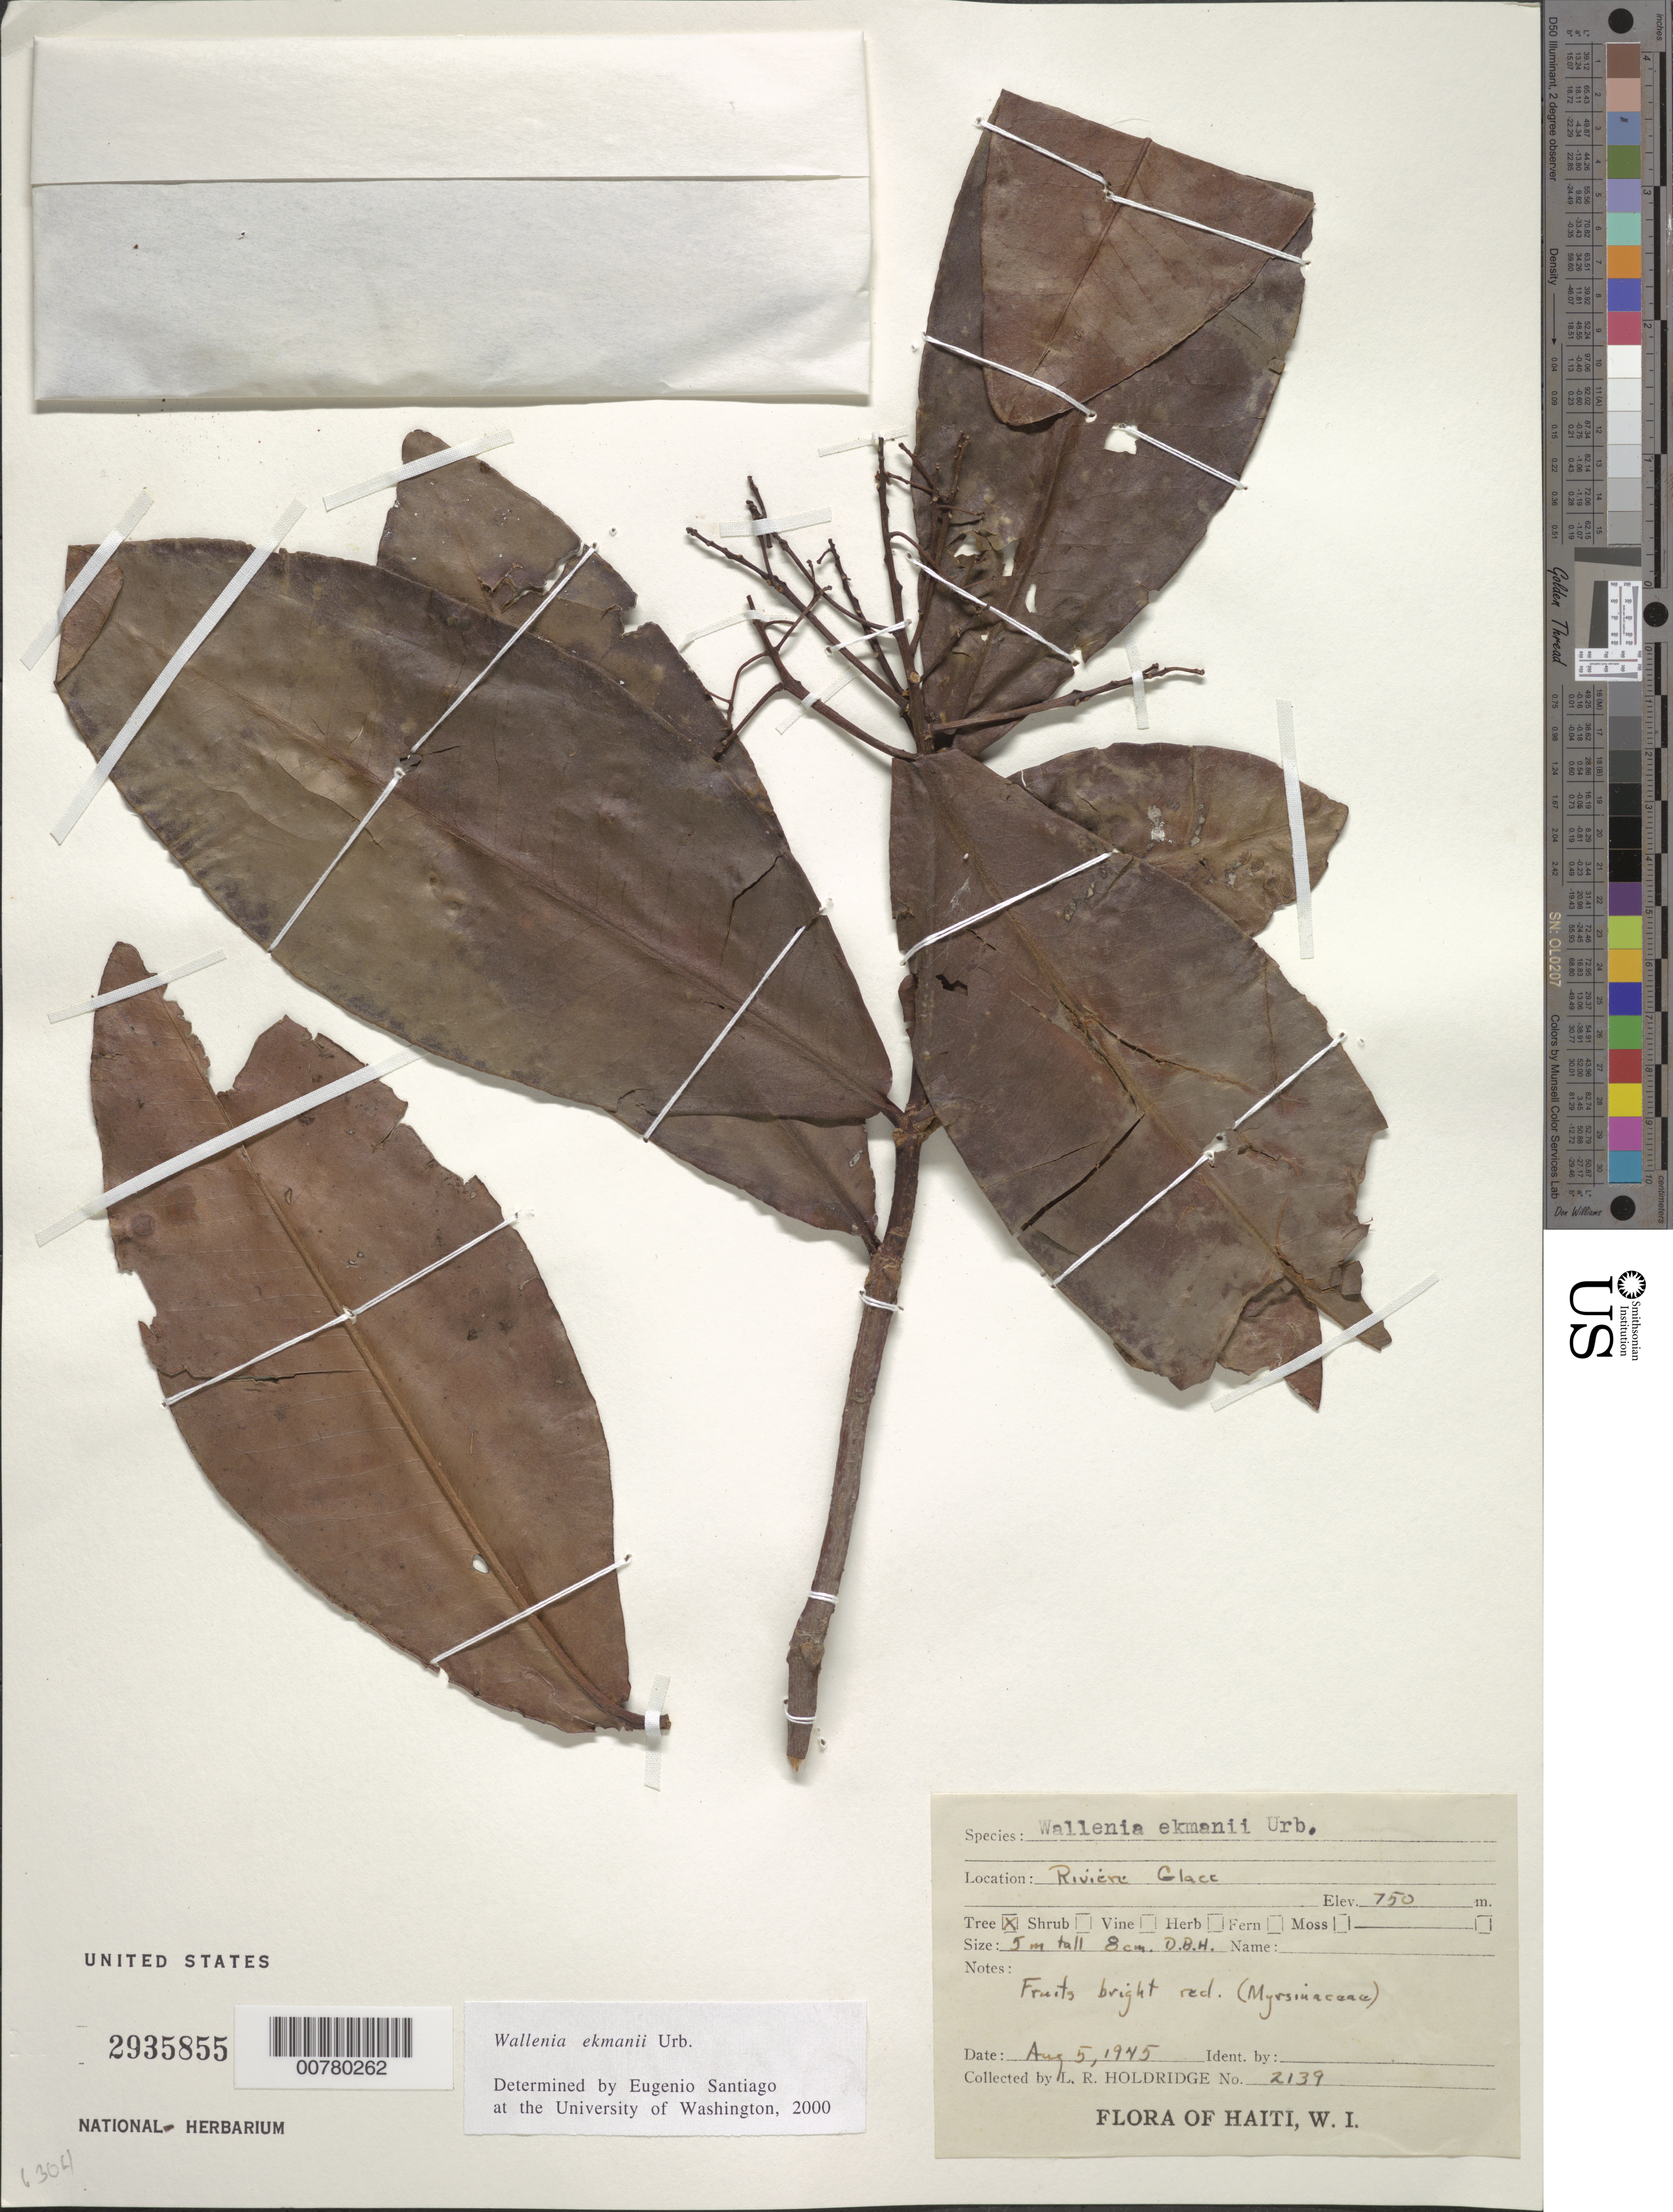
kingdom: Plantae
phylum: Tracheophyta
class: Magnoliopsida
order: Ericales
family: Primulaceae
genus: Wallenia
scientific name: Wallenia ekmanii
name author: Urb.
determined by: Santiago, E.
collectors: L. Holdridge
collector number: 2139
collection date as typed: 05 Aug 1945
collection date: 1945-08-05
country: Haiti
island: Hispaniola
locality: Riviére Glace.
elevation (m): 750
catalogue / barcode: US 2935855